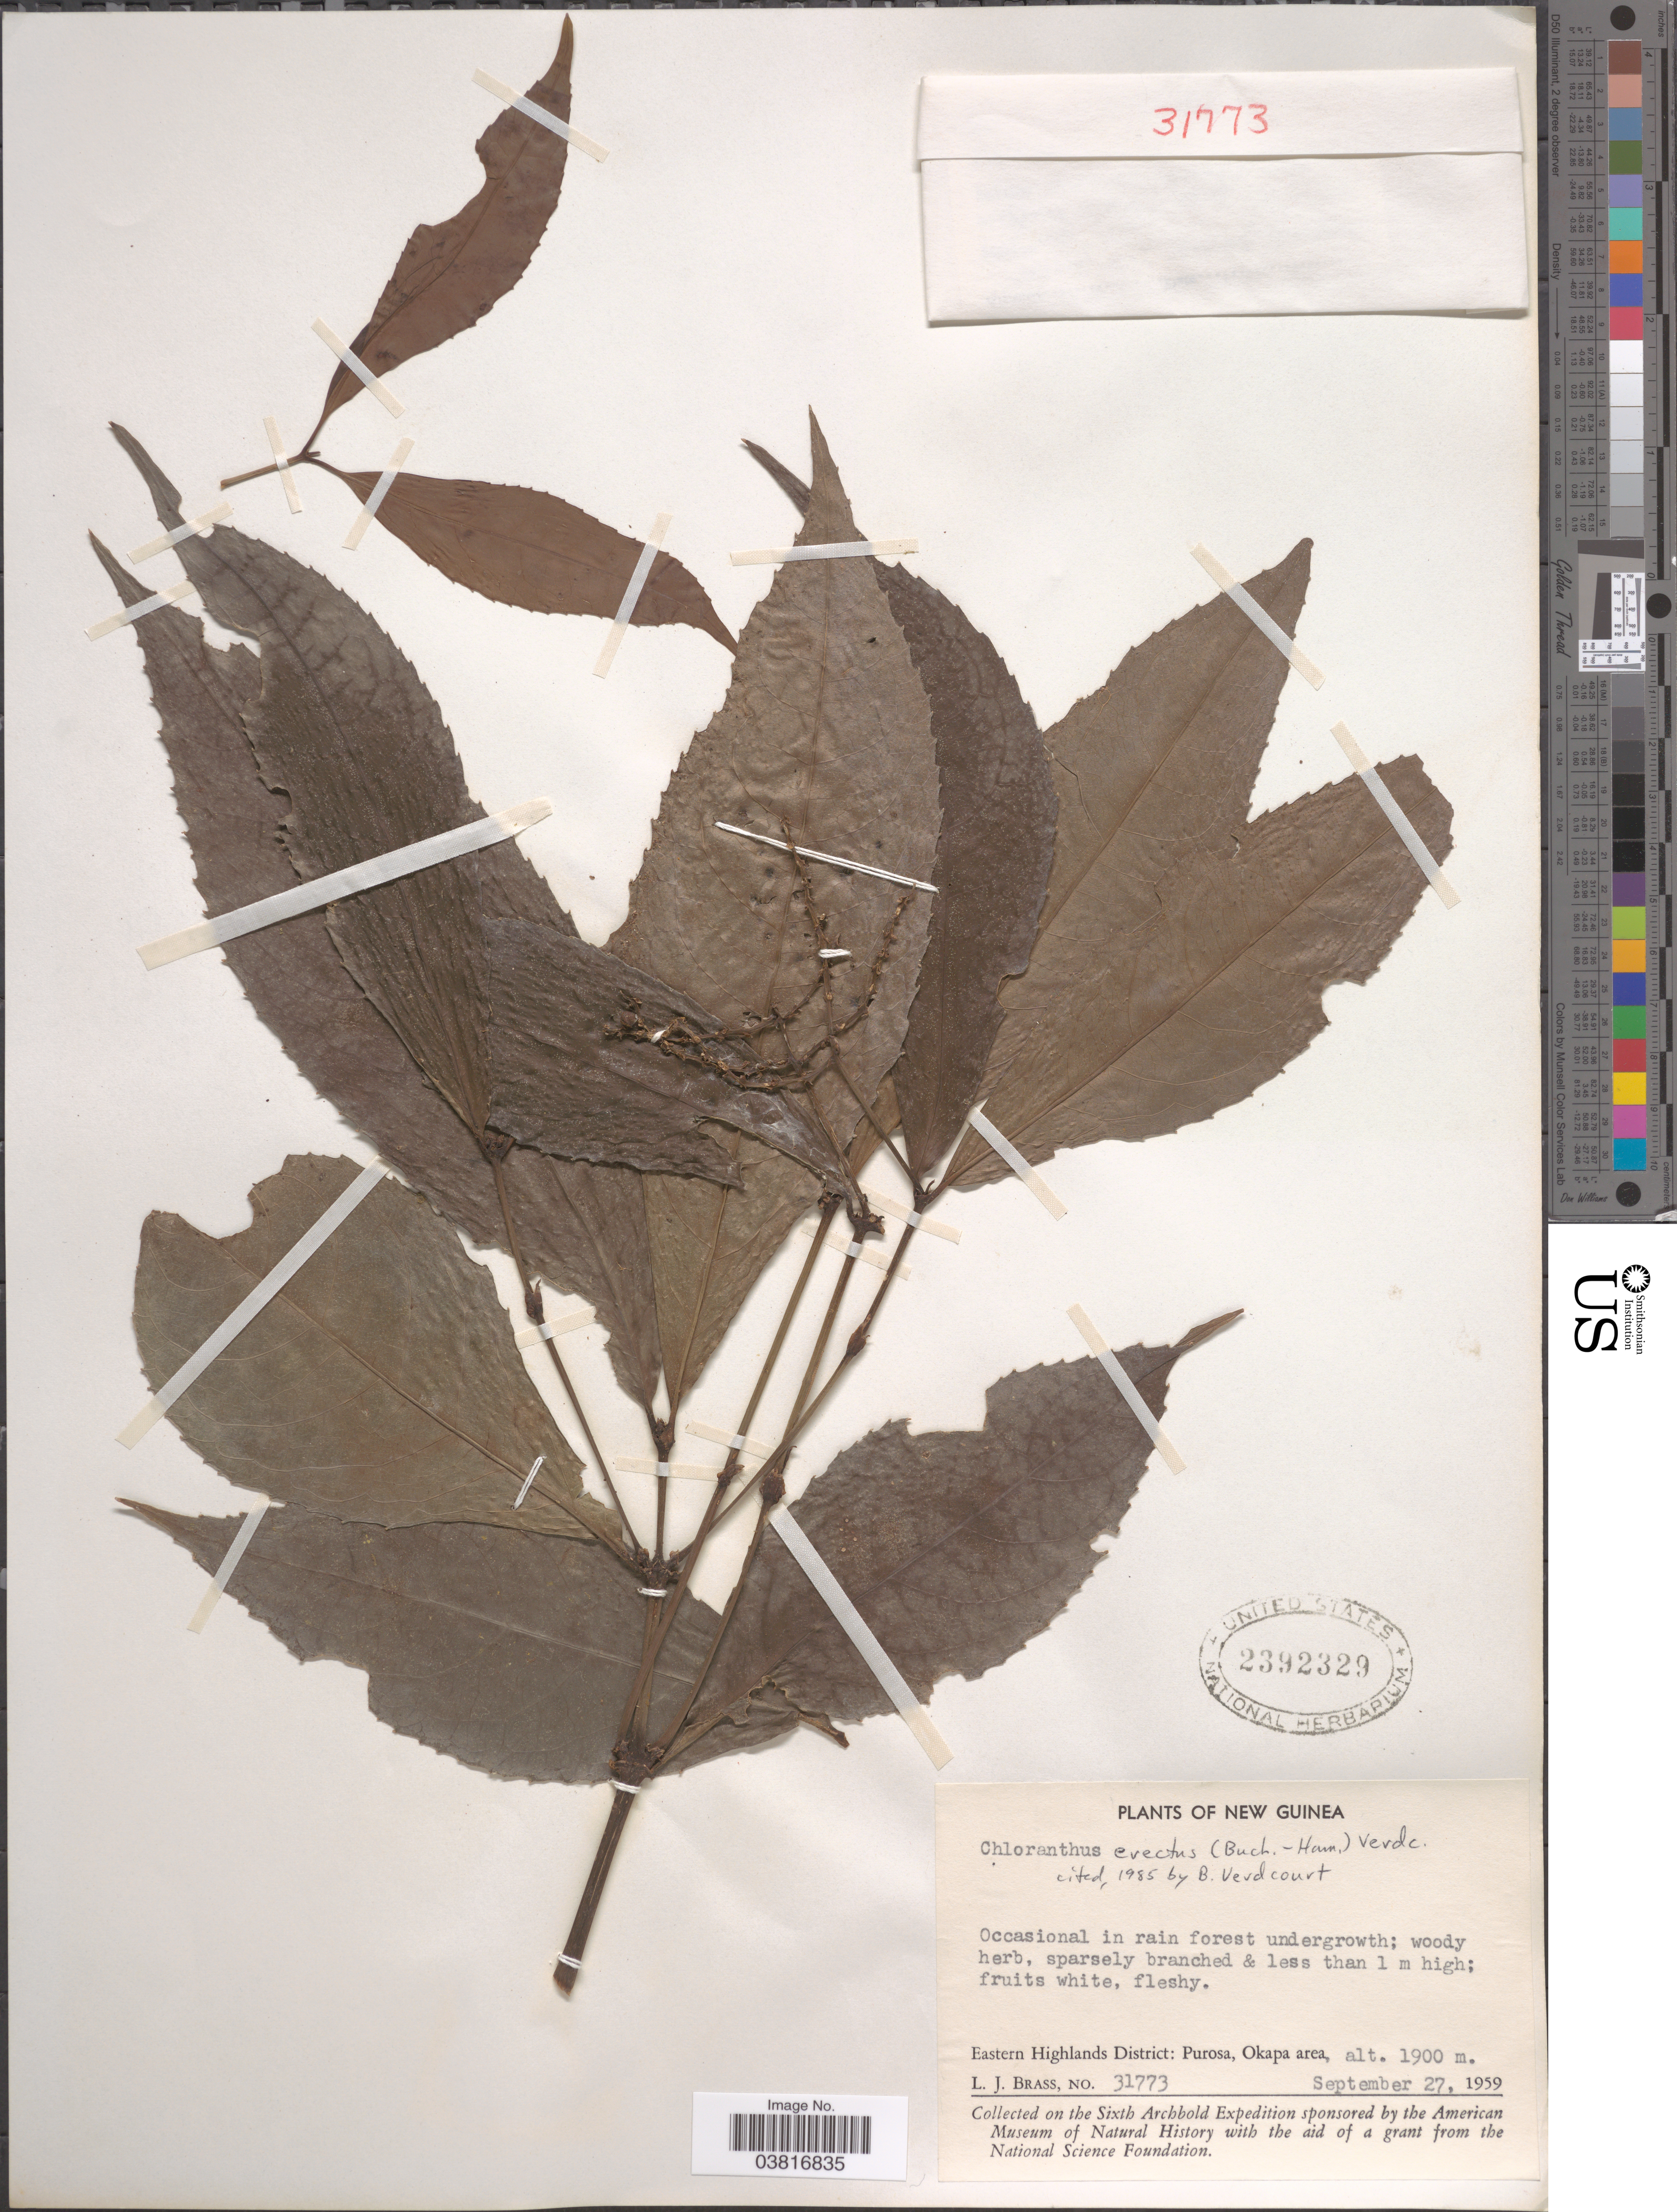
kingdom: Plantae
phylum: Tracheophyta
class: Magnoliopsida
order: Chloranthales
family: Chloranthaceae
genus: Chloranthus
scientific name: Chloranthus erectus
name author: (Buch.-Ham.) Verdc.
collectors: L. J. Brass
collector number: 31773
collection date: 1959-09-27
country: Papua New Guinea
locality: New Guinea. Eastern Highlands District: Purosa, Okapa area.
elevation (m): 1900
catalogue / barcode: US 2392329